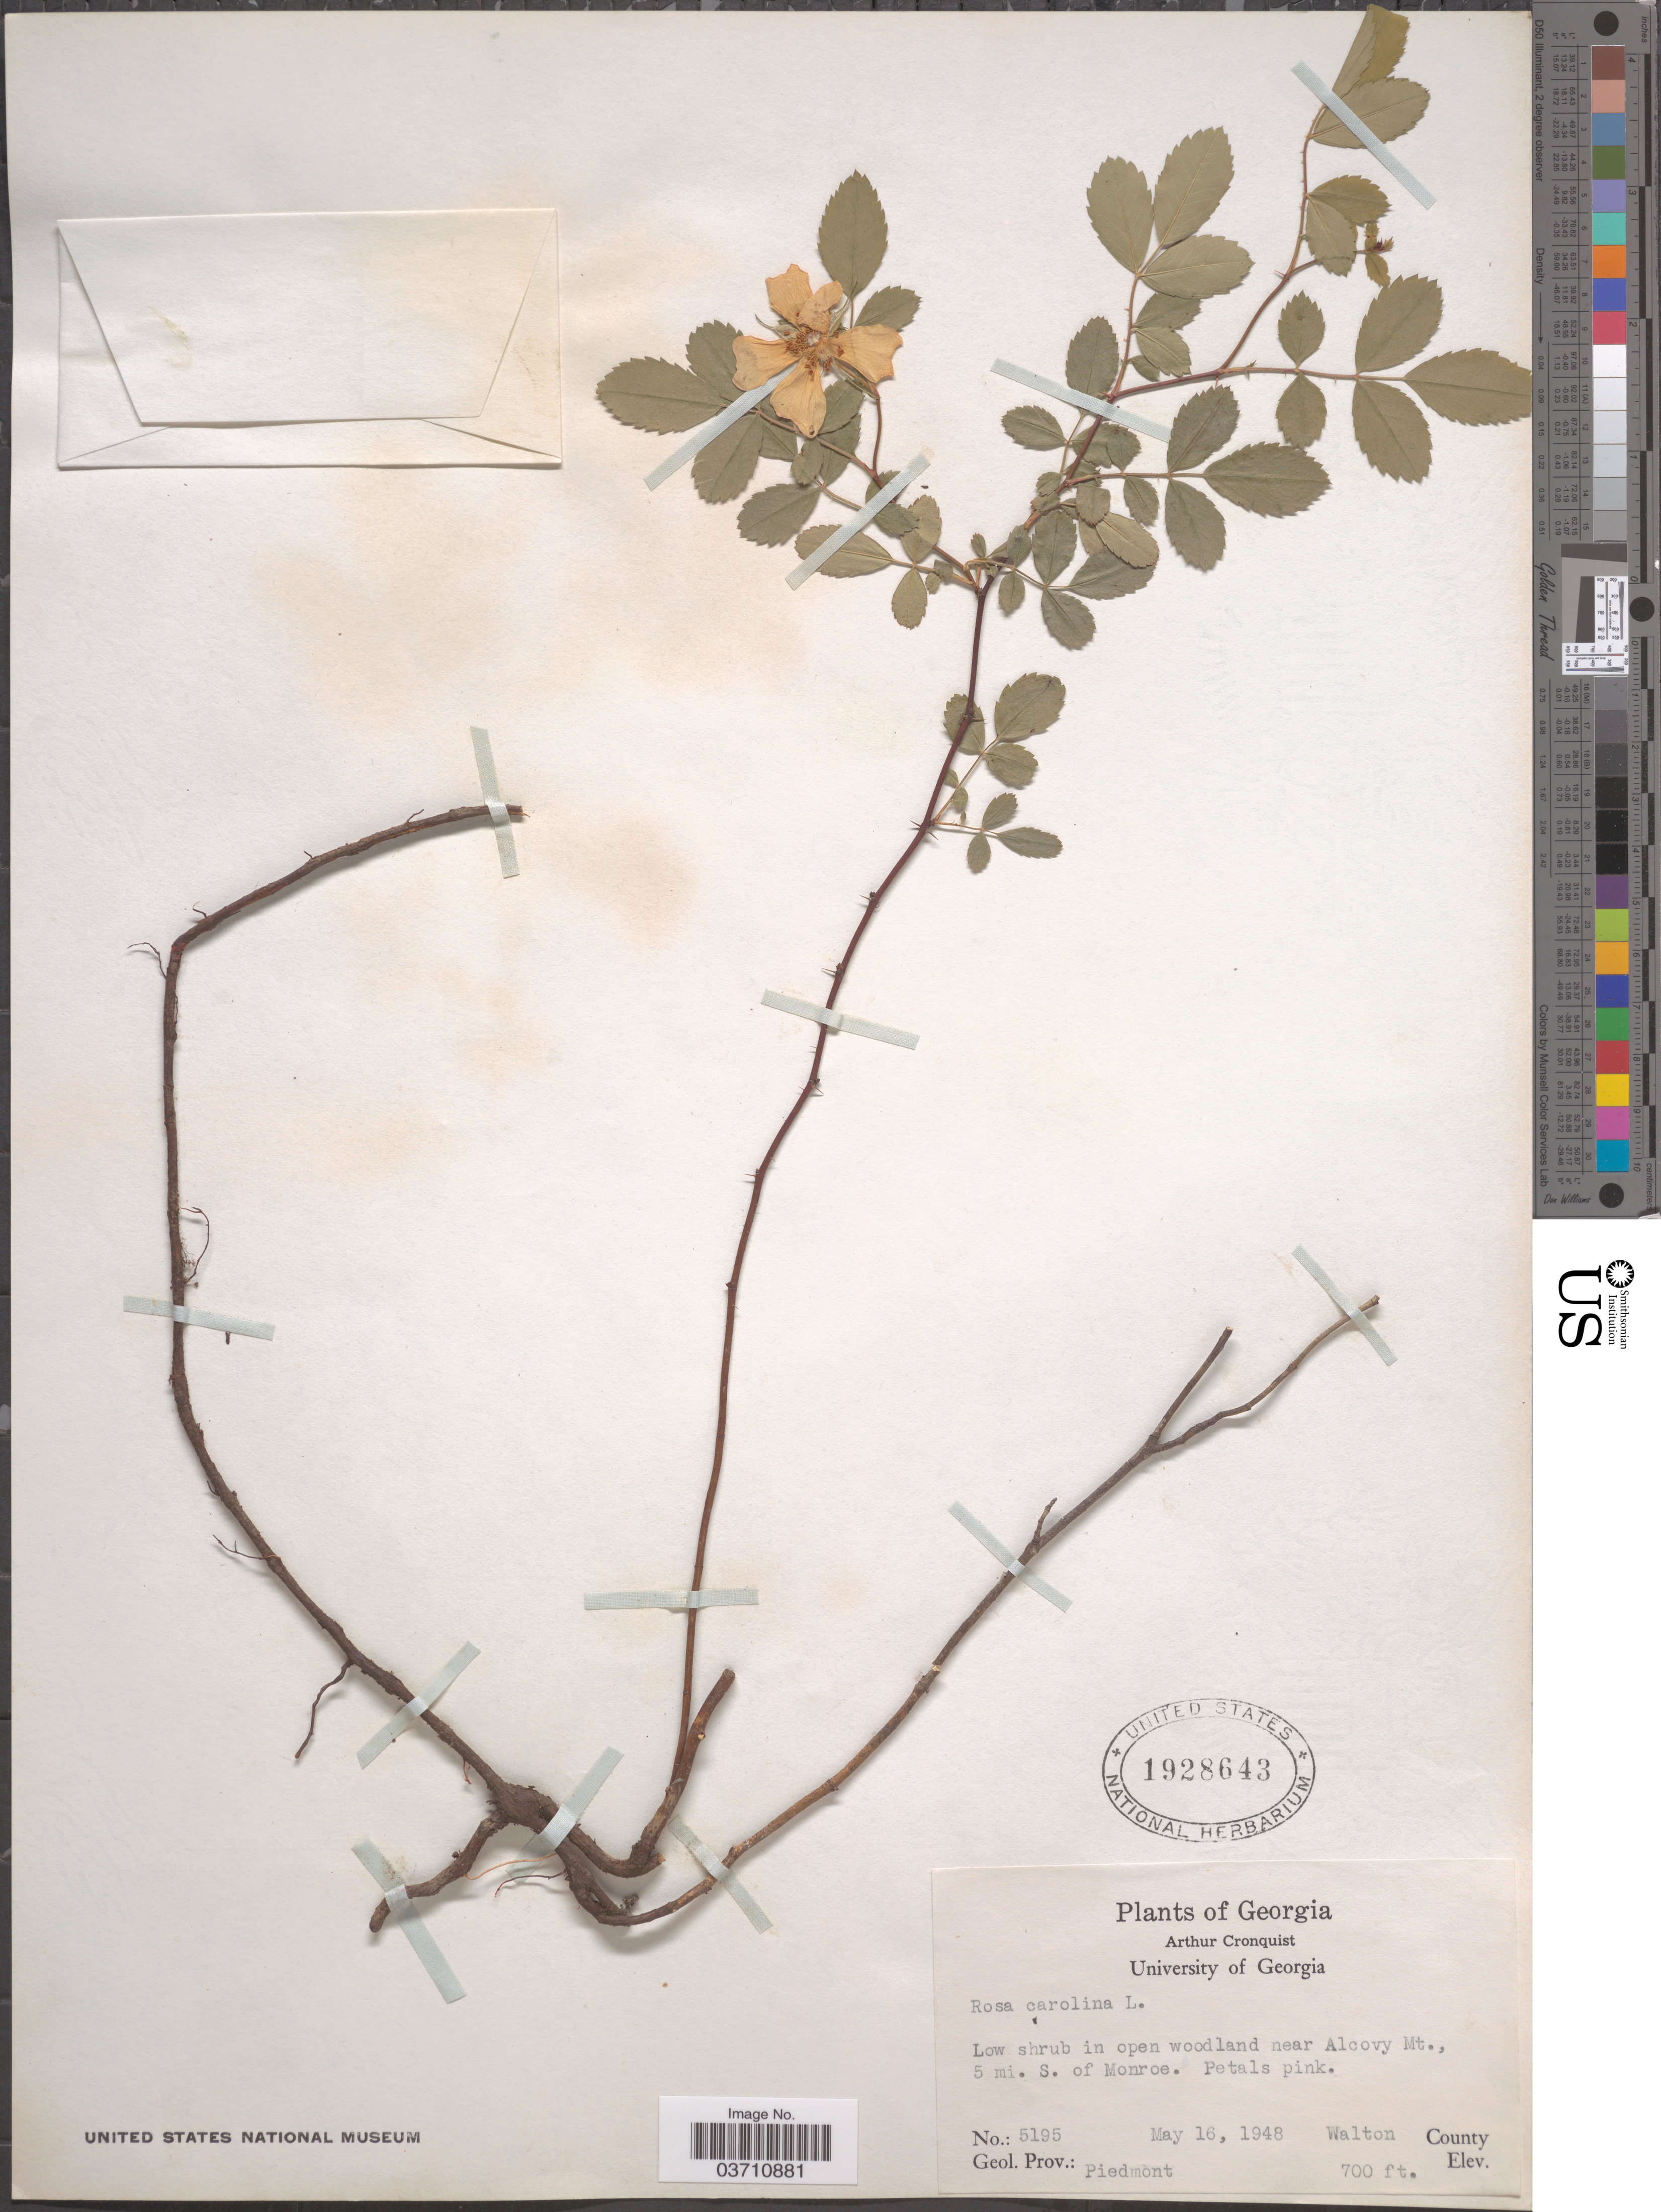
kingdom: Plantae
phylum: Tracheophyta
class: Magnoliopsida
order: Rosales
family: Rosaceae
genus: Rosa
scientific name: Rosa carolina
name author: L.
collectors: A. J. Cronquist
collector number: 5195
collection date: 1948-05-16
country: United States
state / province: Georgia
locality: Near Alcovy Mt., 5 mi. S. of Monroe. Walton County.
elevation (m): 213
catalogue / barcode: US 1928643